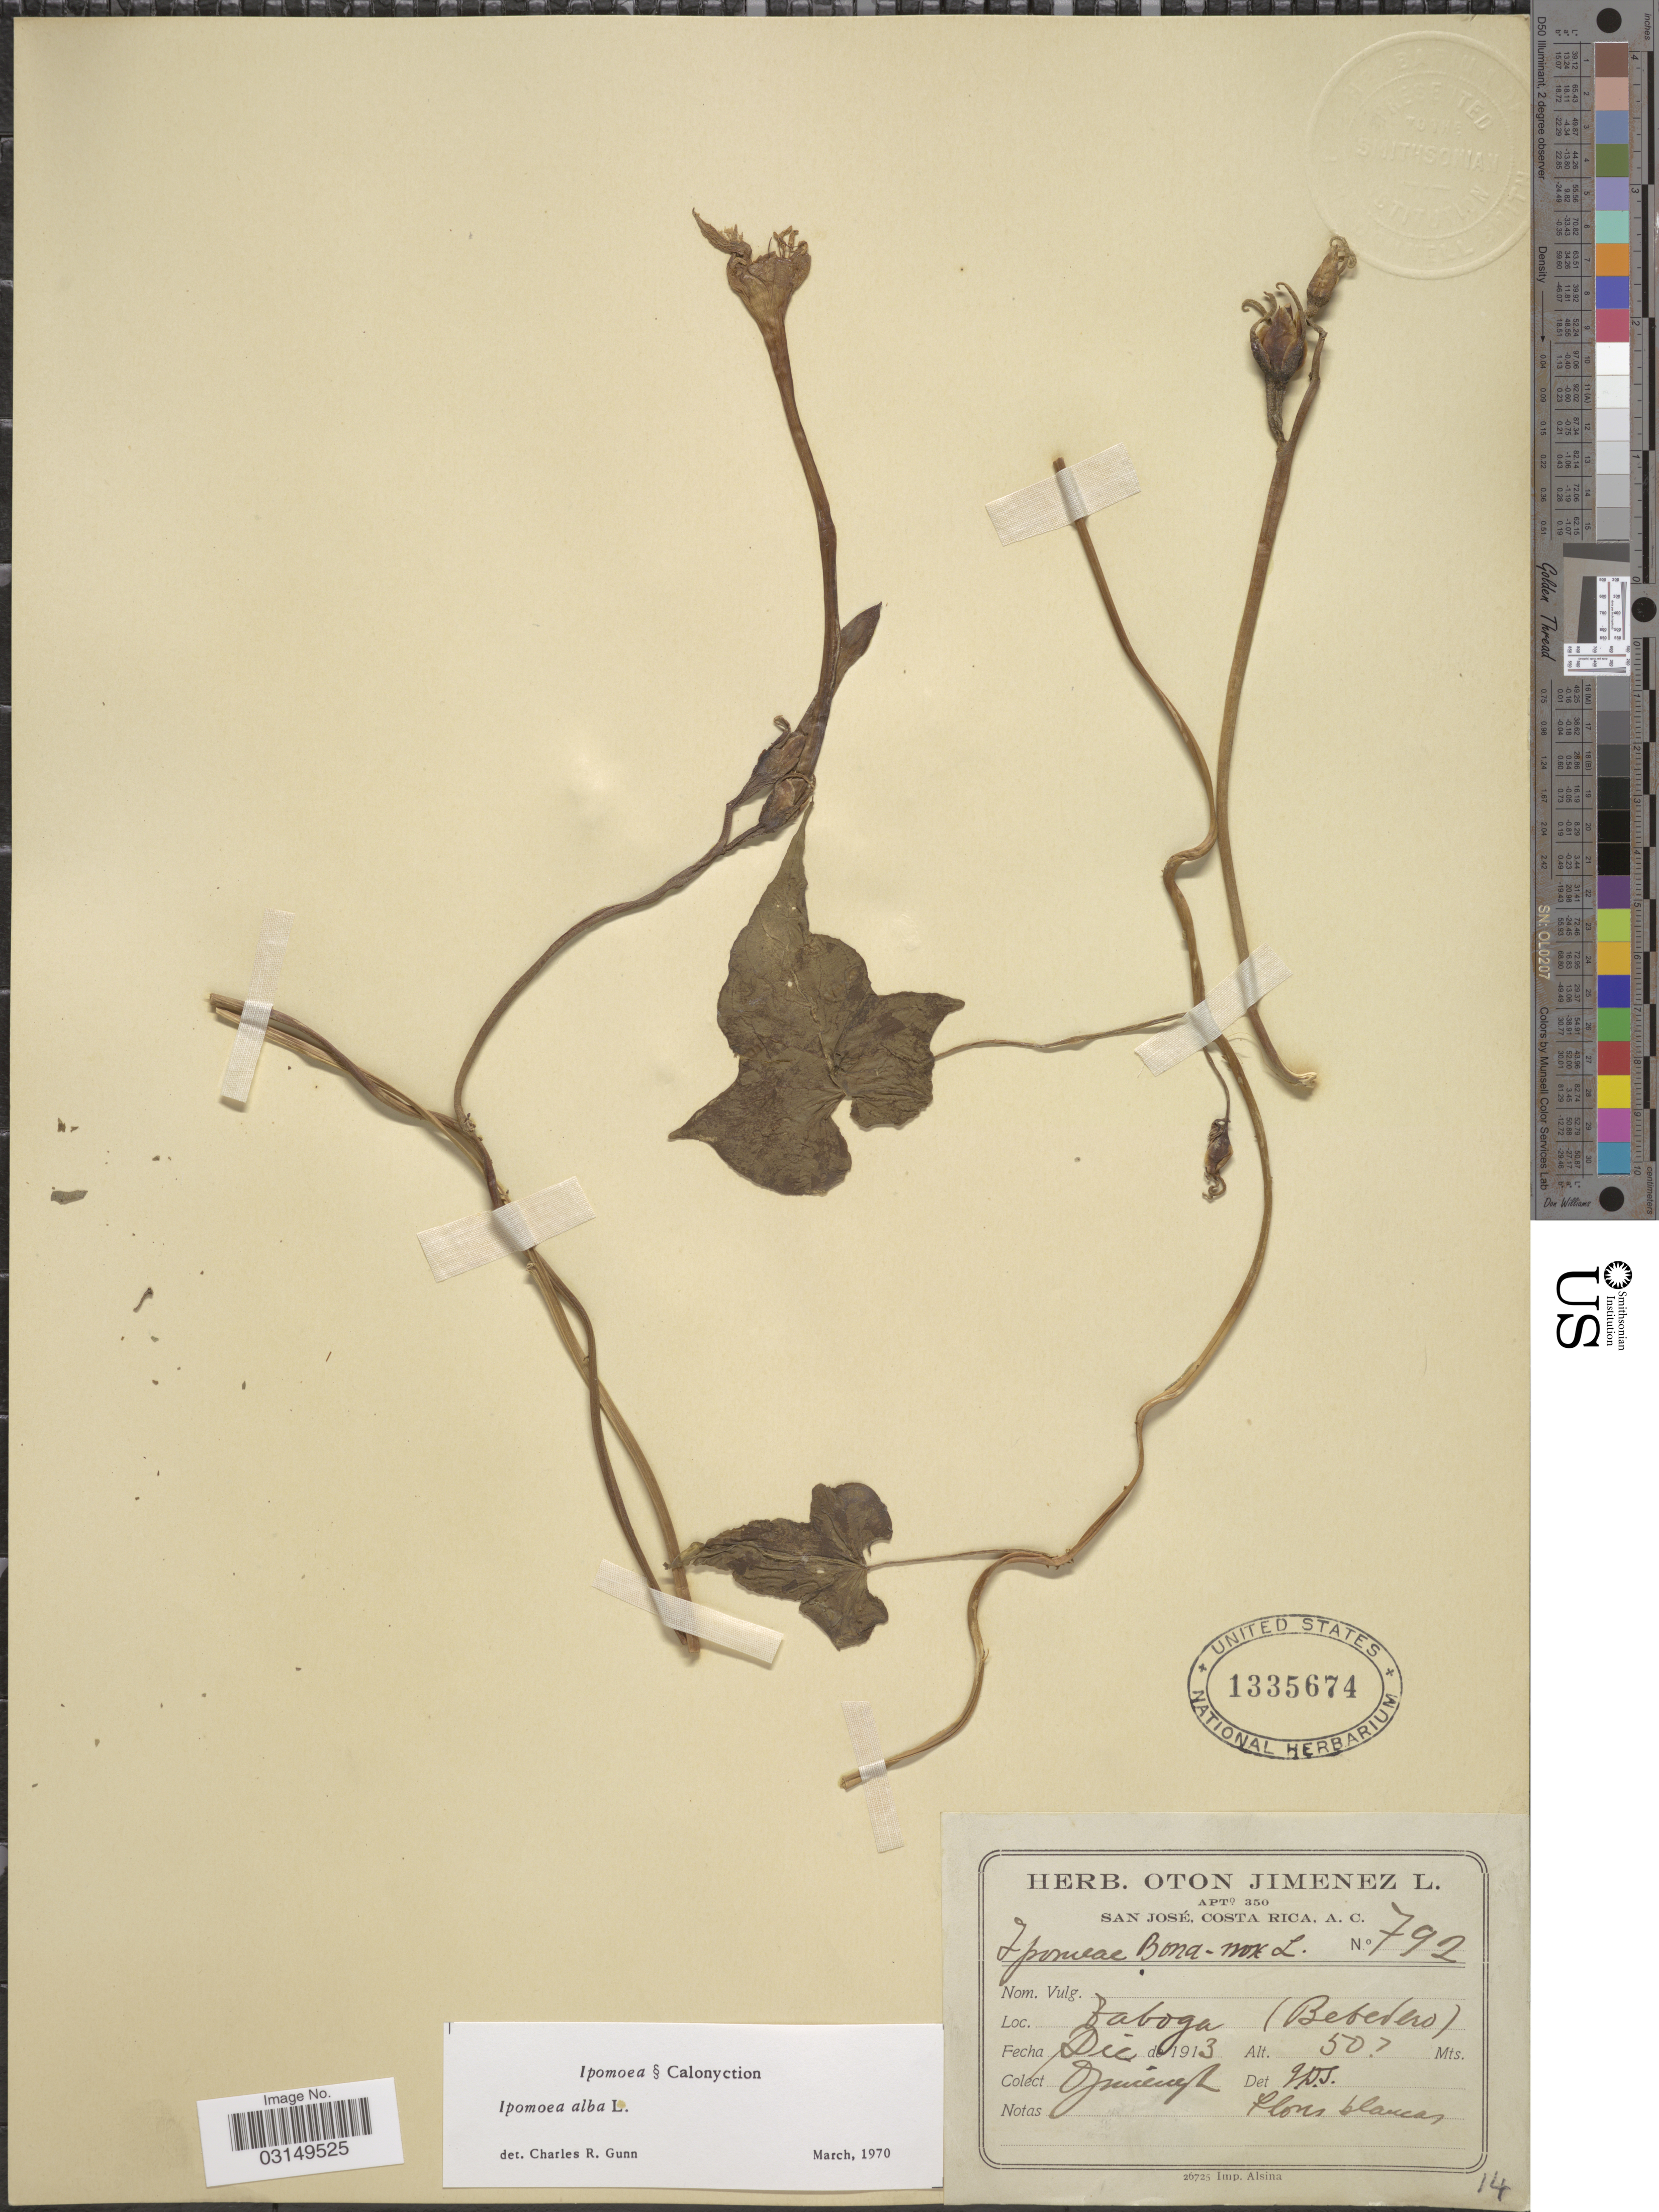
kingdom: Plantae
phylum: Tracheophyta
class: Magnoliopsida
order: Solanales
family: Convolvulaceae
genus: Ipomoea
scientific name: Ipomoea alba L.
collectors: O. Jiménez L.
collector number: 792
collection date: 1913-12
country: Costa Rica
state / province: San José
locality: Taboga (Bebedero).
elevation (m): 50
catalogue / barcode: US 1335674